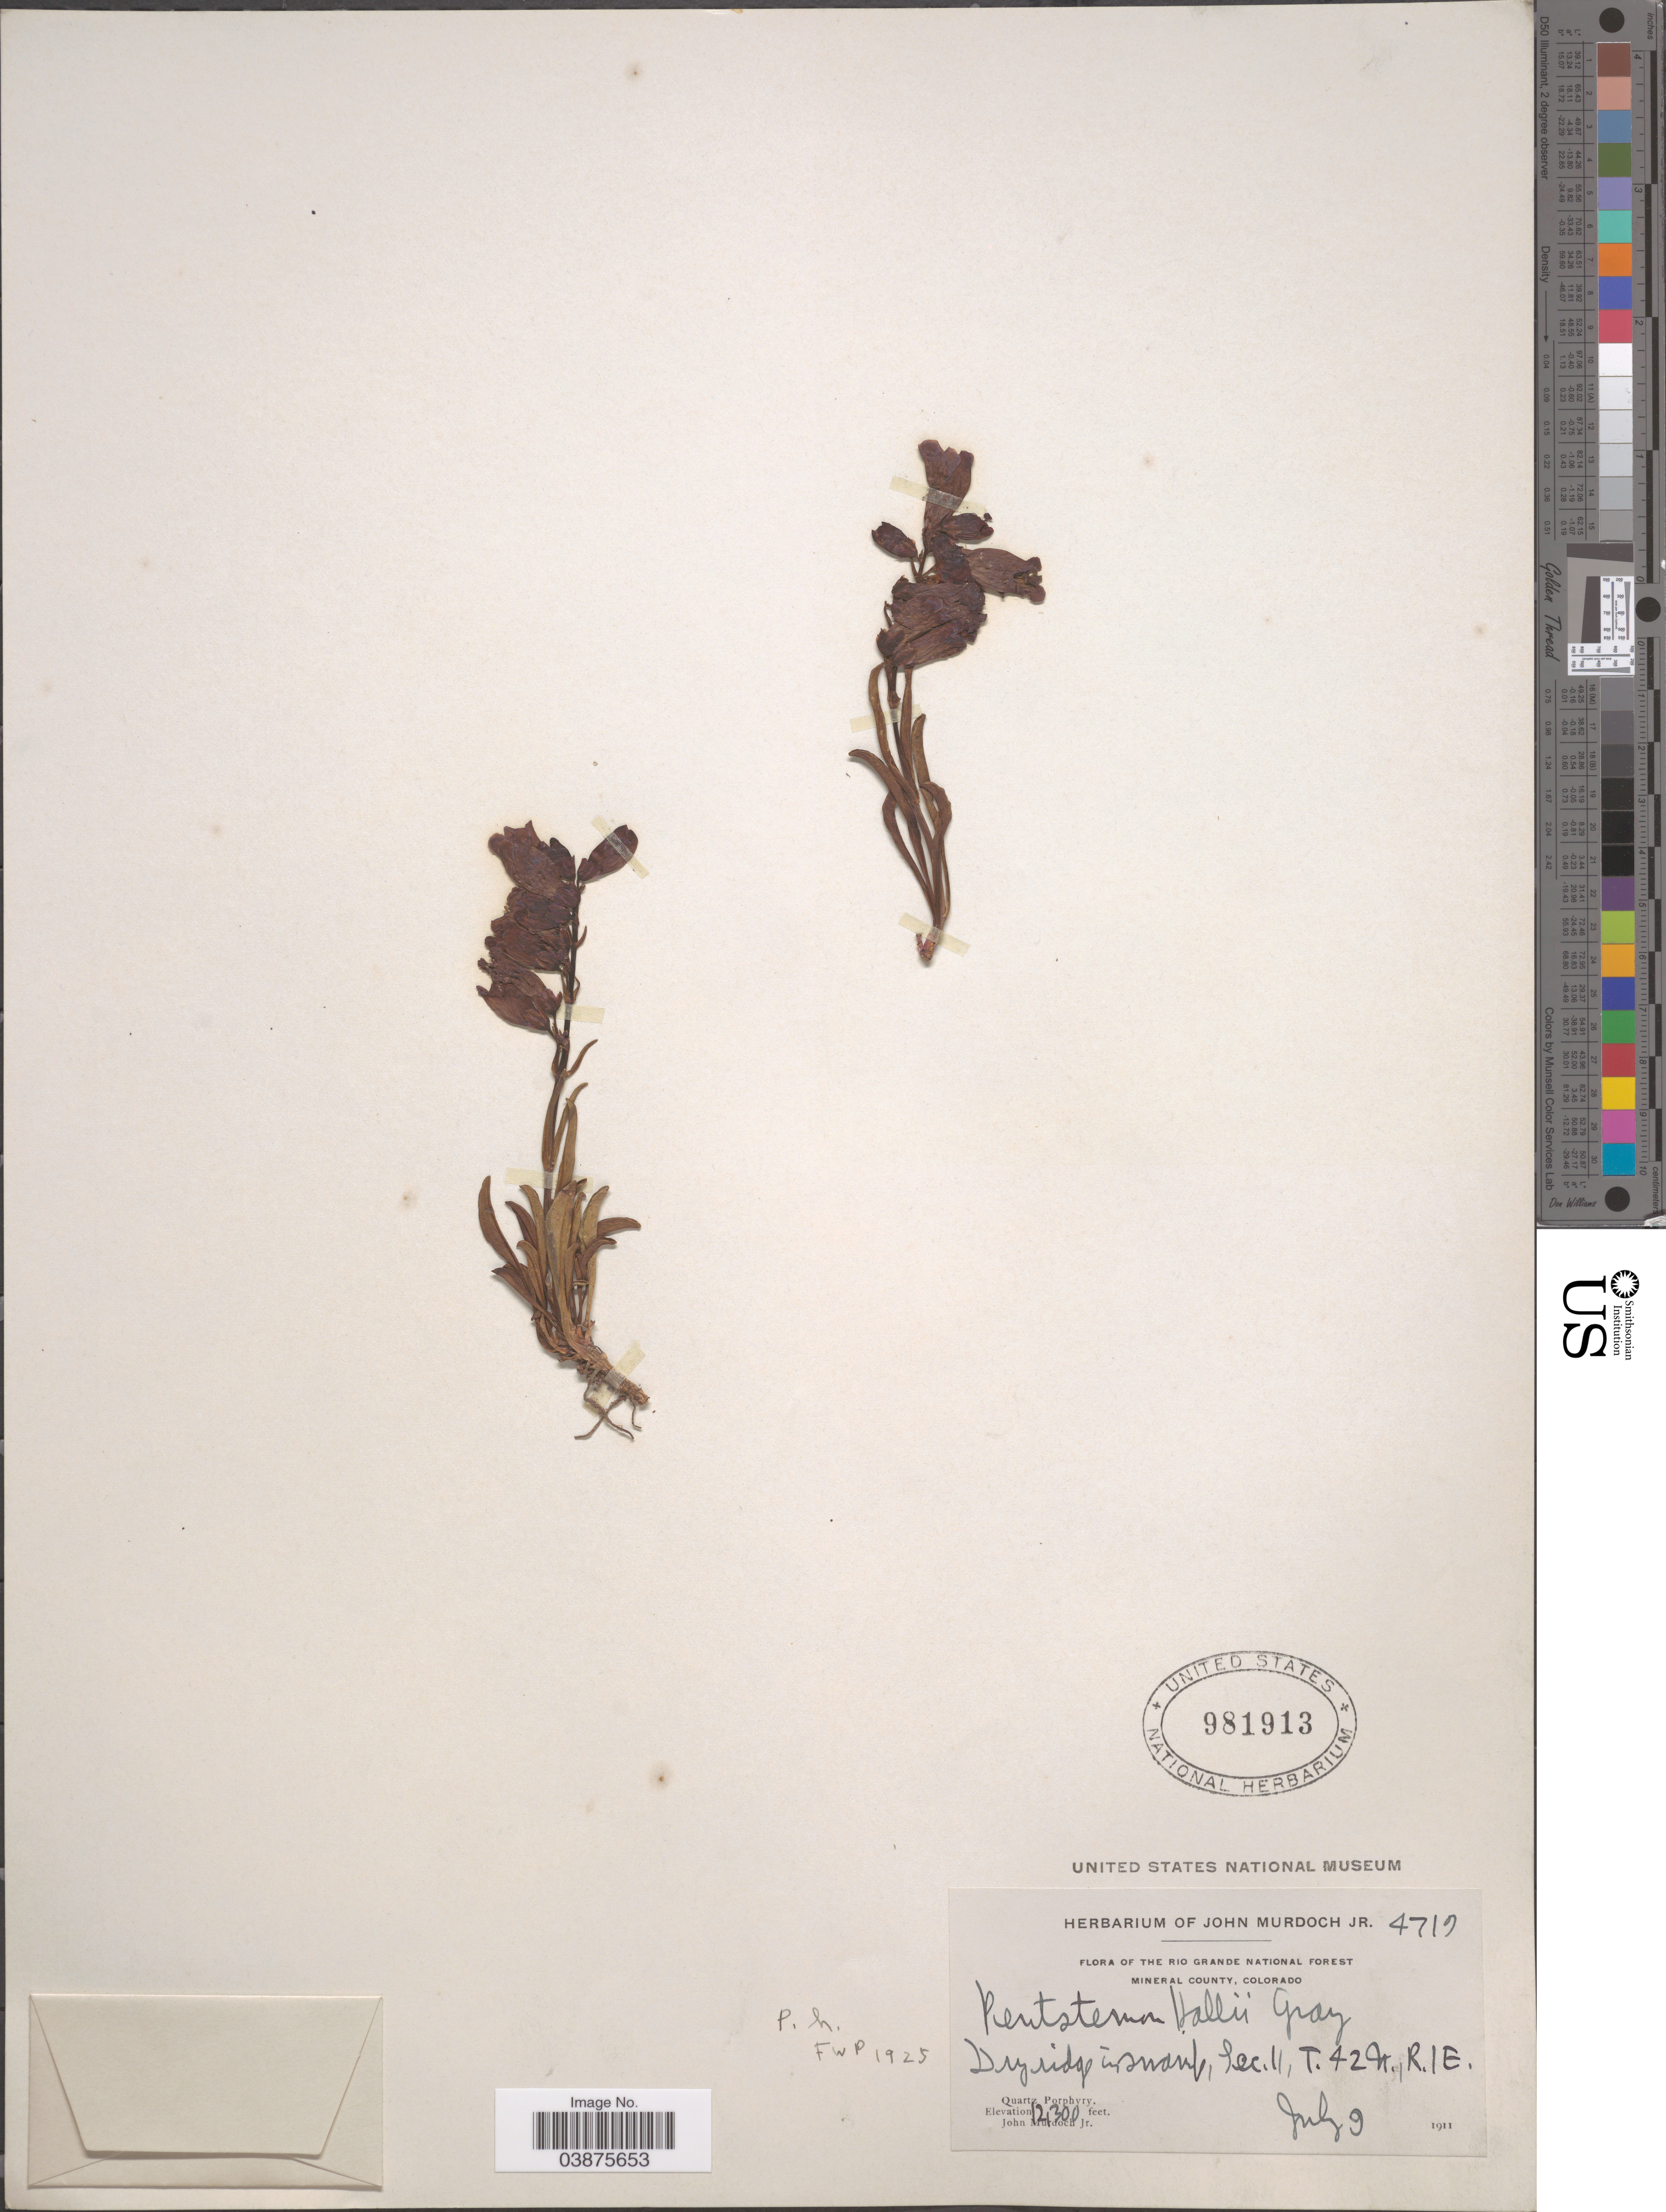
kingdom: Plantae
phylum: Tracheophyta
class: Magnoliopsida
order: Lamiales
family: Plantaginaceae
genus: Penstemon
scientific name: Penstemon hallii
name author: A. Gray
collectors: J. Murdoch Jr.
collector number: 4719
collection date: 1911-07-09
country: United States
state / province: Colorado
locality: Rio Grande National Forest. Mineral COunty. Sec. 11, T. 42 W., R1E. Quartz Porphyry.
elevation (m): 4359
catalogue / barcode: US 981913